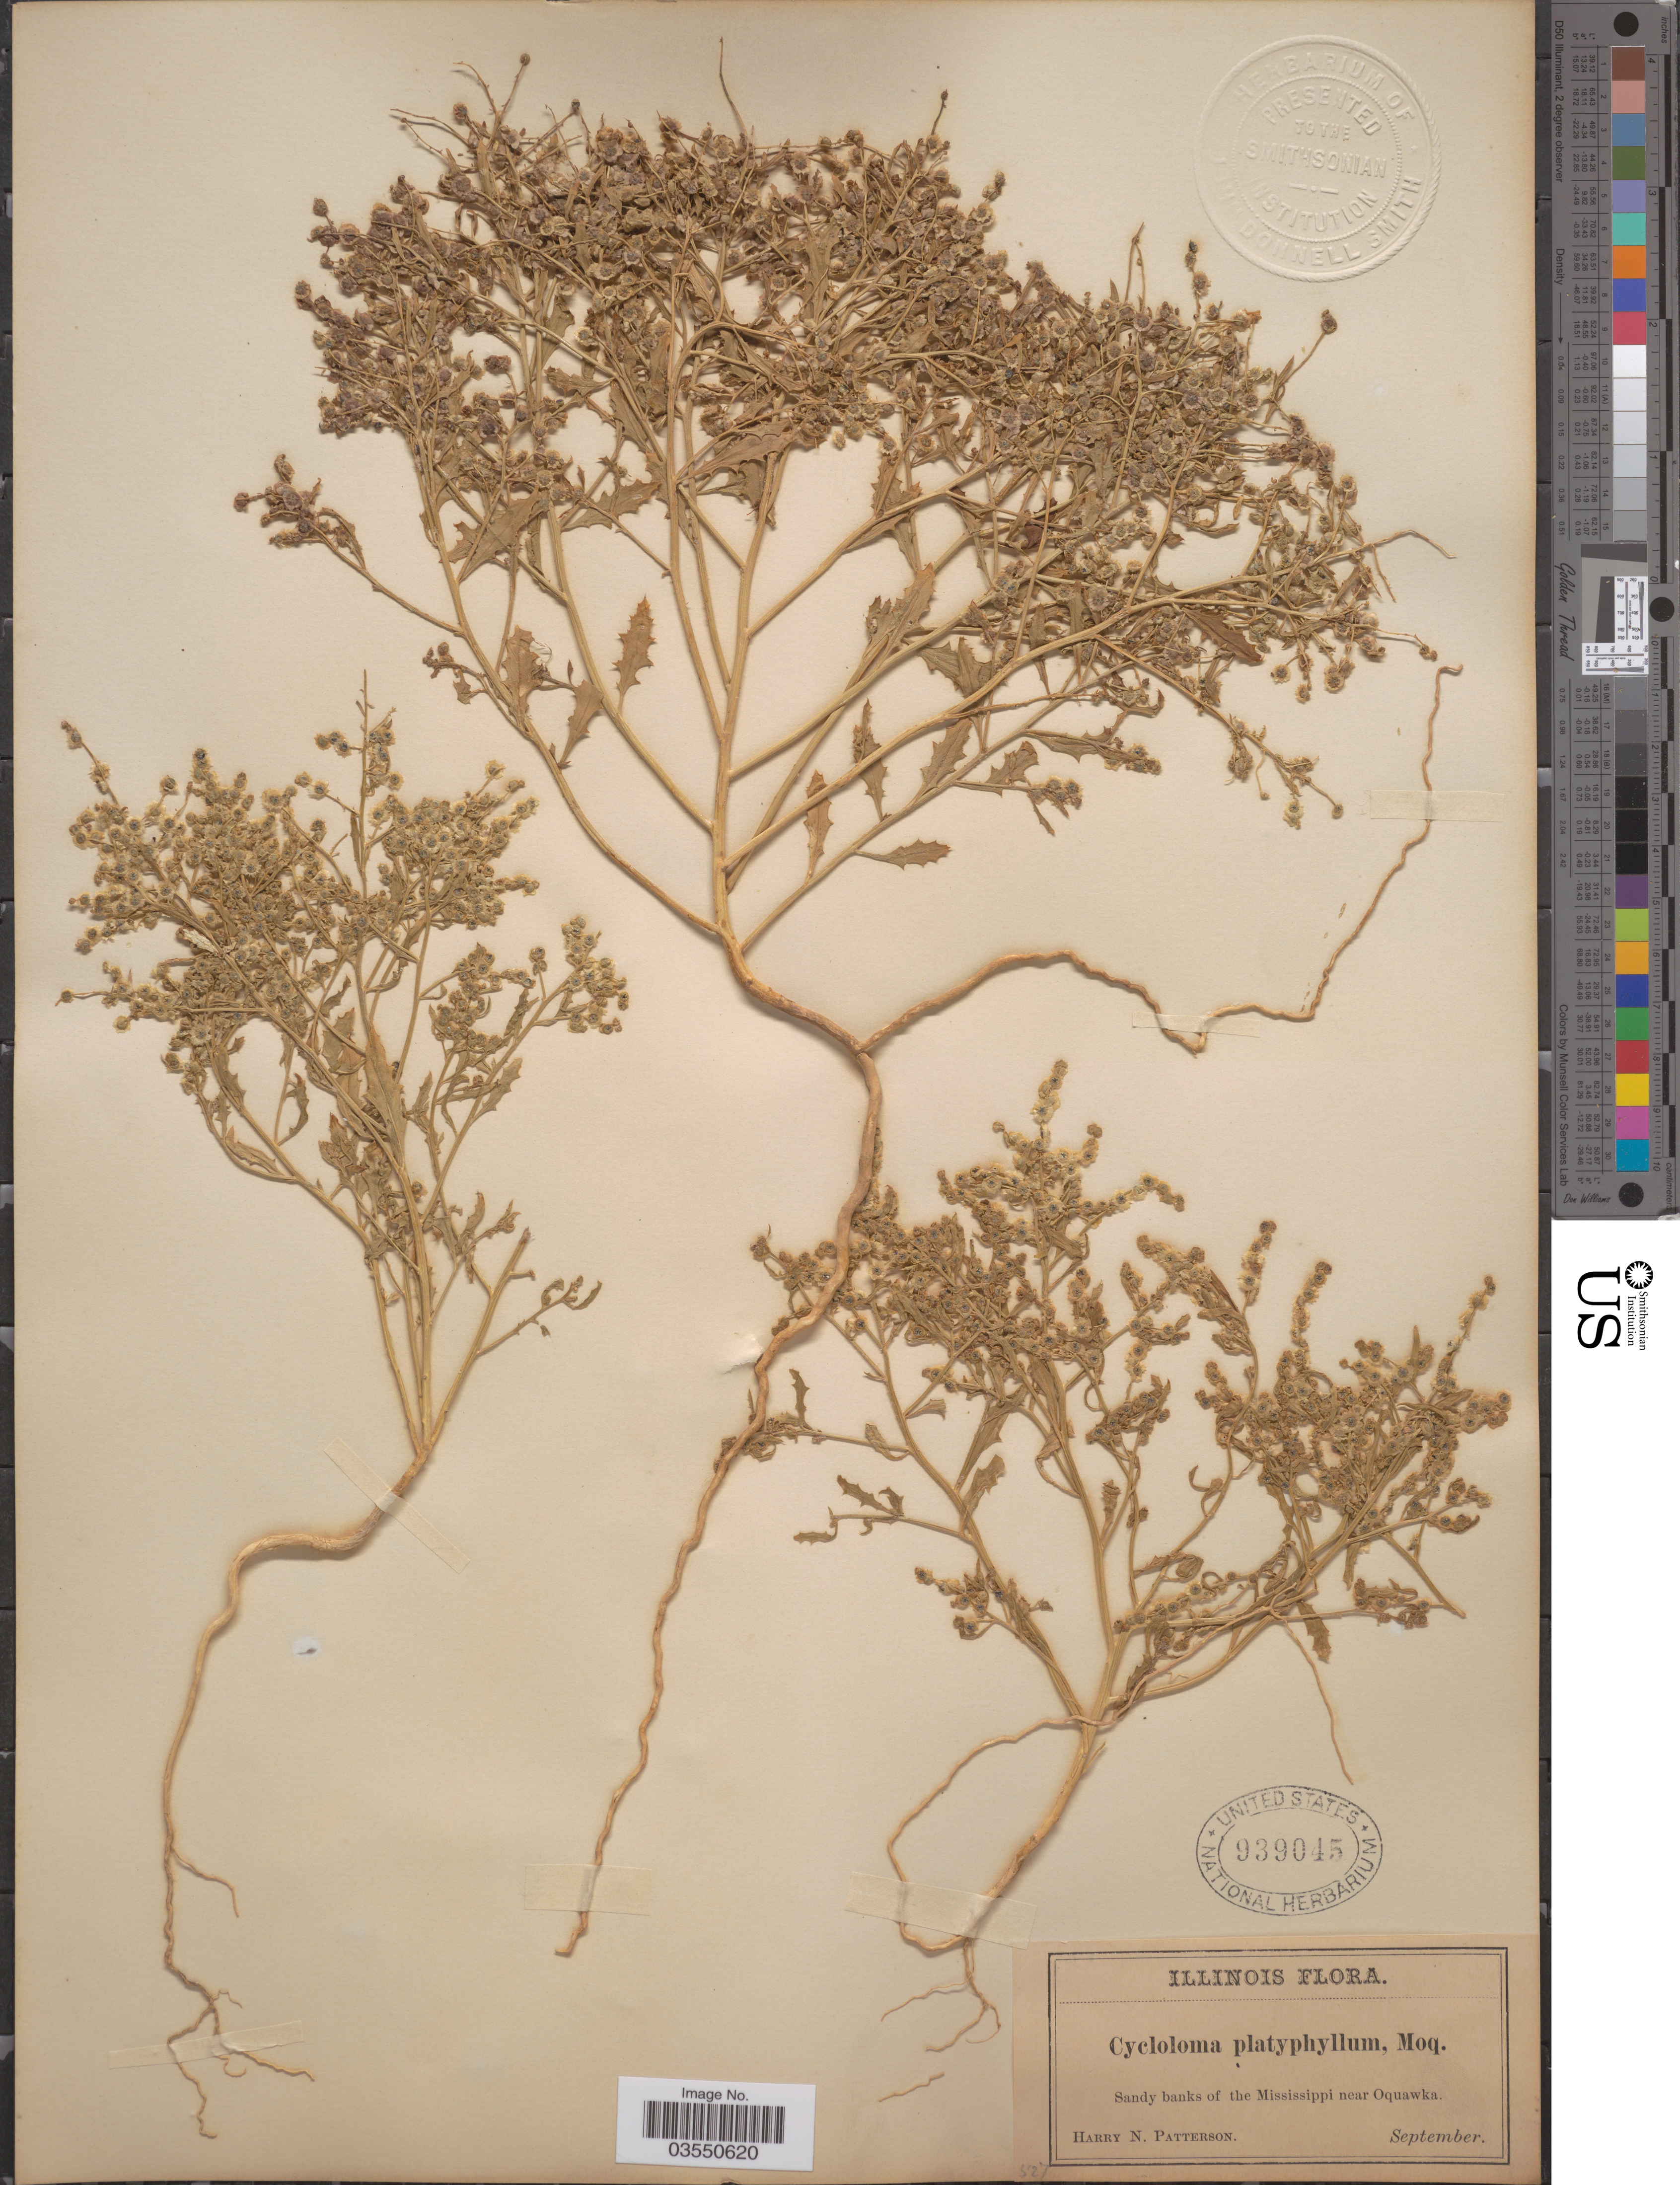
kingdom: Plantae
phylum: Tracheophyta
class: Magnoliopsida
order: Caryophyllales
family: Amaranthaceae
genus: Dysphania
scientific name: Dysphania atriplicifolia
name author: (Spreng.) G. Kadereit et al.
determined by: U.S. National Herbarium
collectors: H. N. Patterson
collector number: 527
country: United States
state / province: Illinois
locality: Sandy banks of the Mississippi near Oquawka.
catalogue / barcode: US 939045